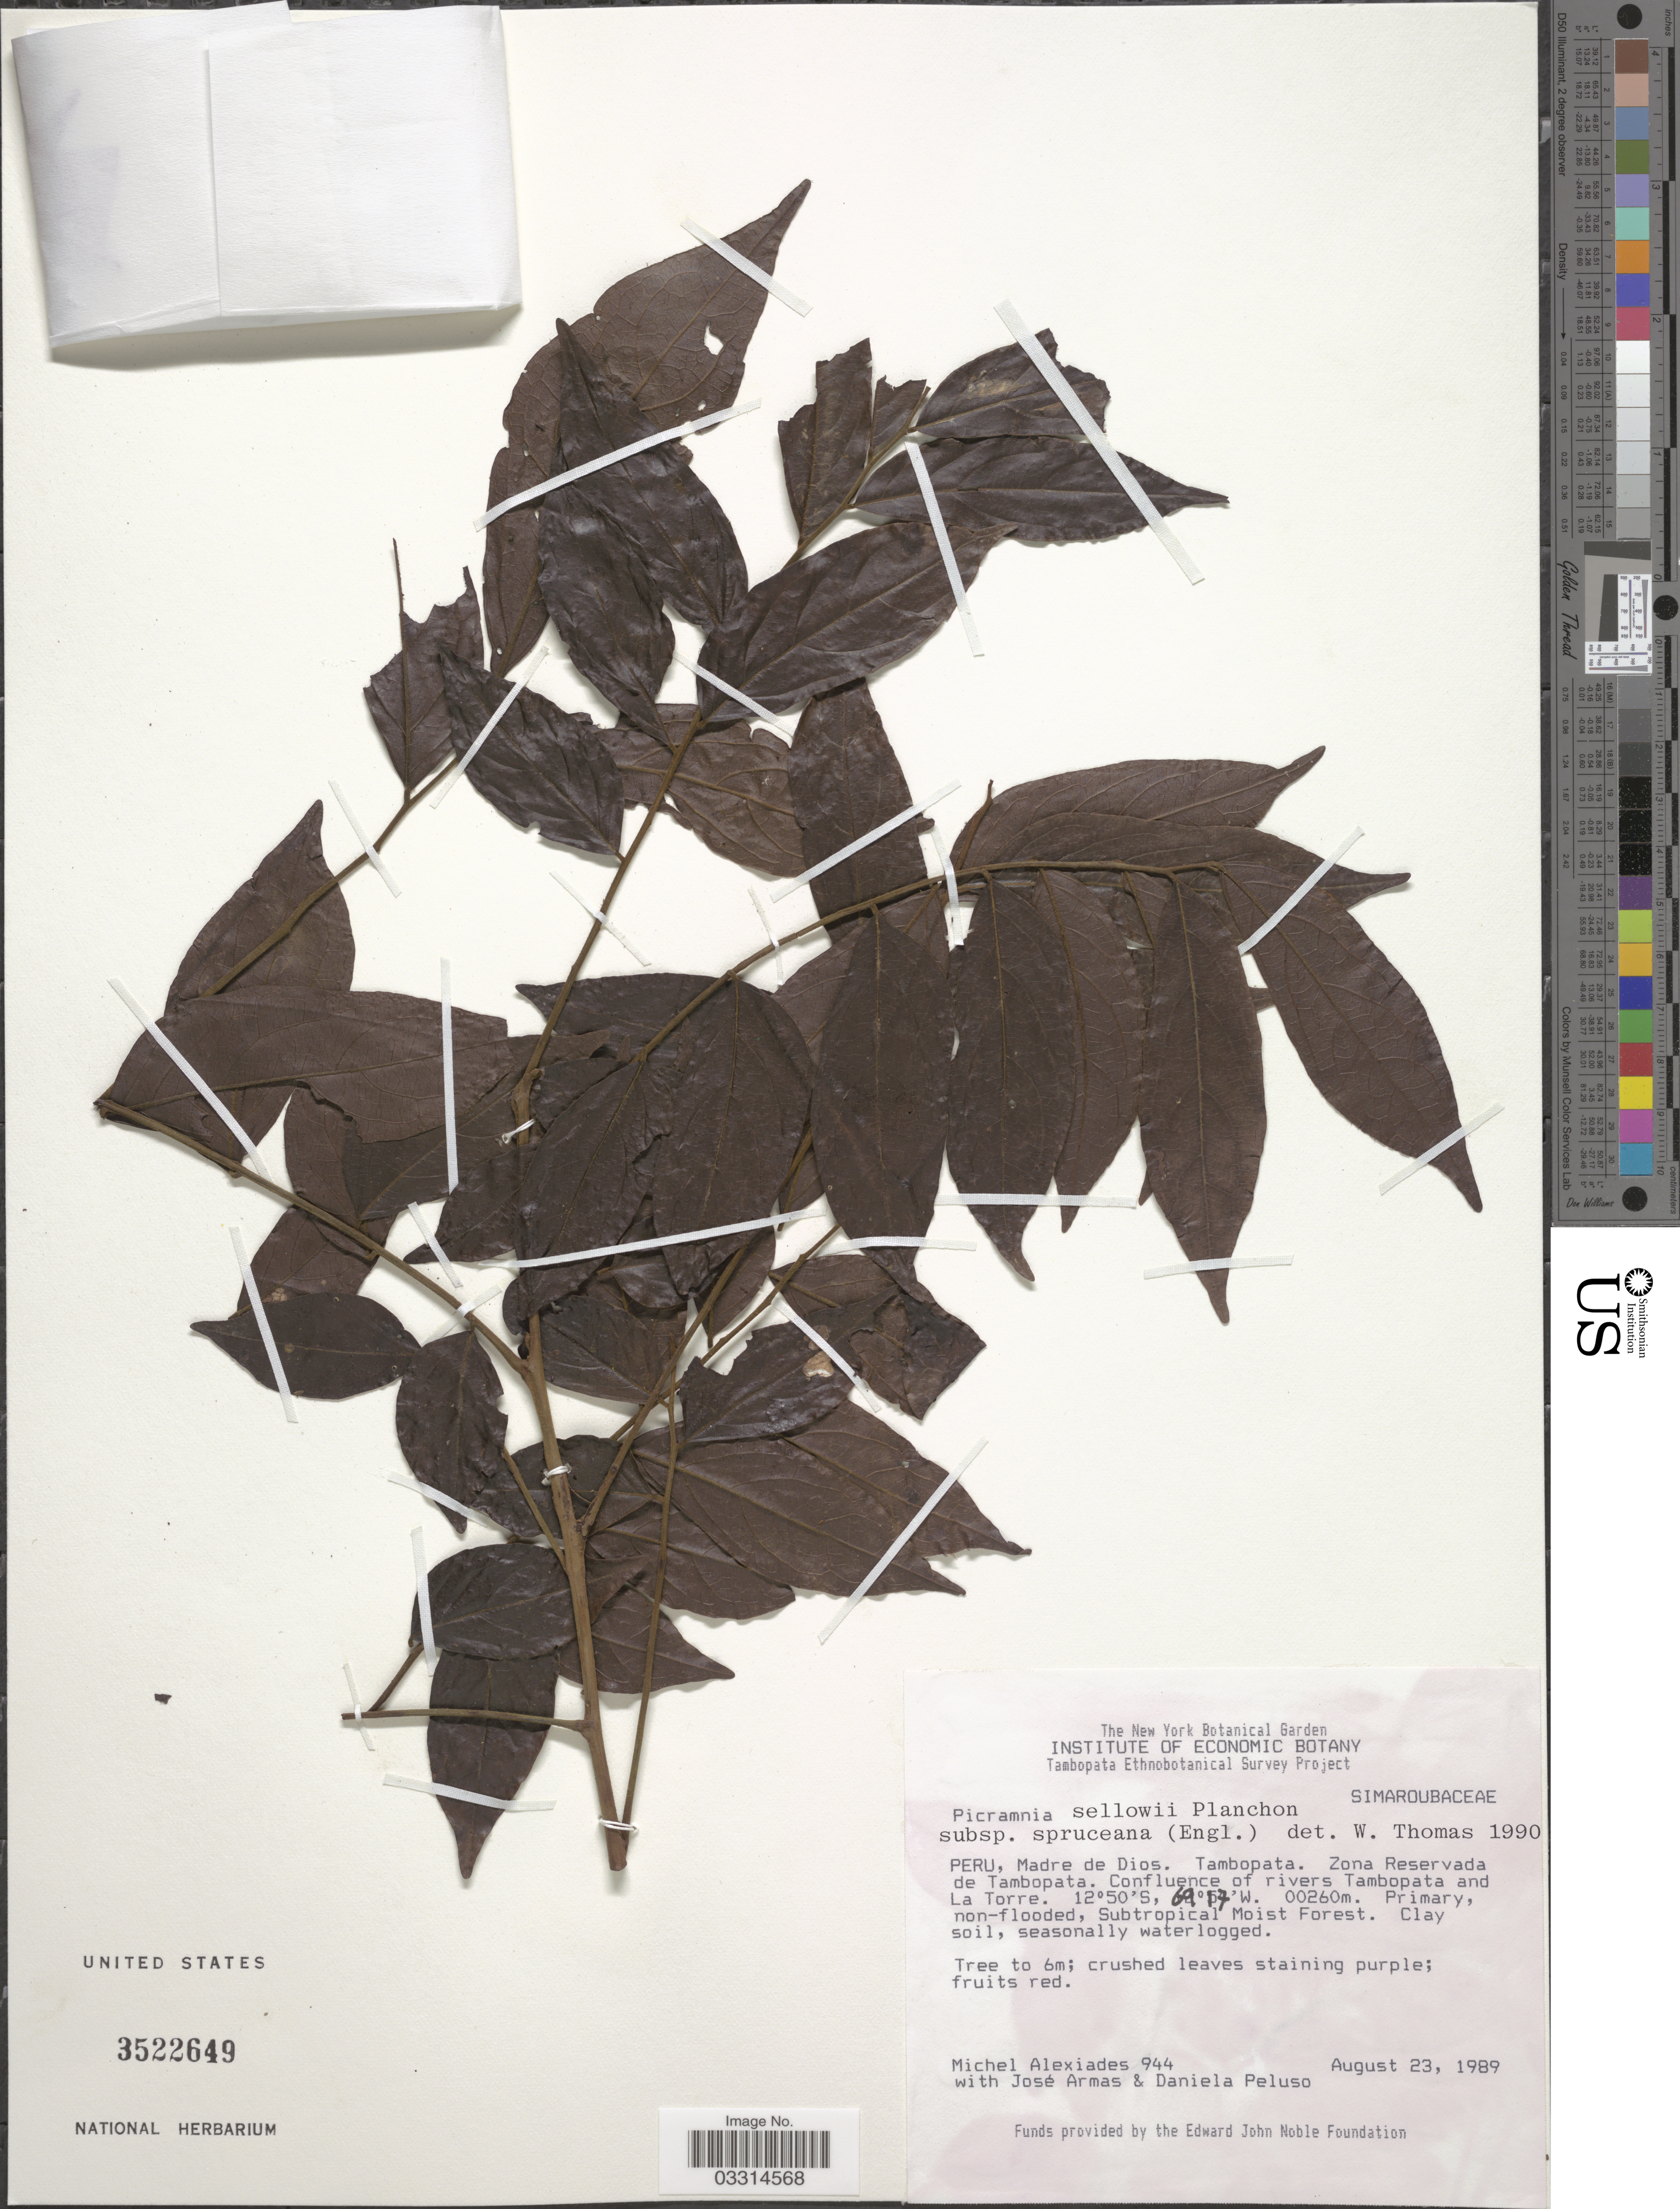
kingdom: Plantae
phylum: Tracheophyta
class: Magnoliopsida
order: Picramniales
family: Picramniaceae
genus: Picramnia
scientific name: Picramnia sellowii subsp. spruceana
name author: (Engl.) Pirani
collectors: M. Alexiades, J. Armas & D. Peluso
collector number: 944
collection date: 1989-08-23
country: Peru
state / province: Madre de Dios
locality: Tambopata. Zona Reservada de Tambopata. Confluence of rivers Tambopata and La Torre.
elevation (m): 260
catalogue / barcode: US 3522649